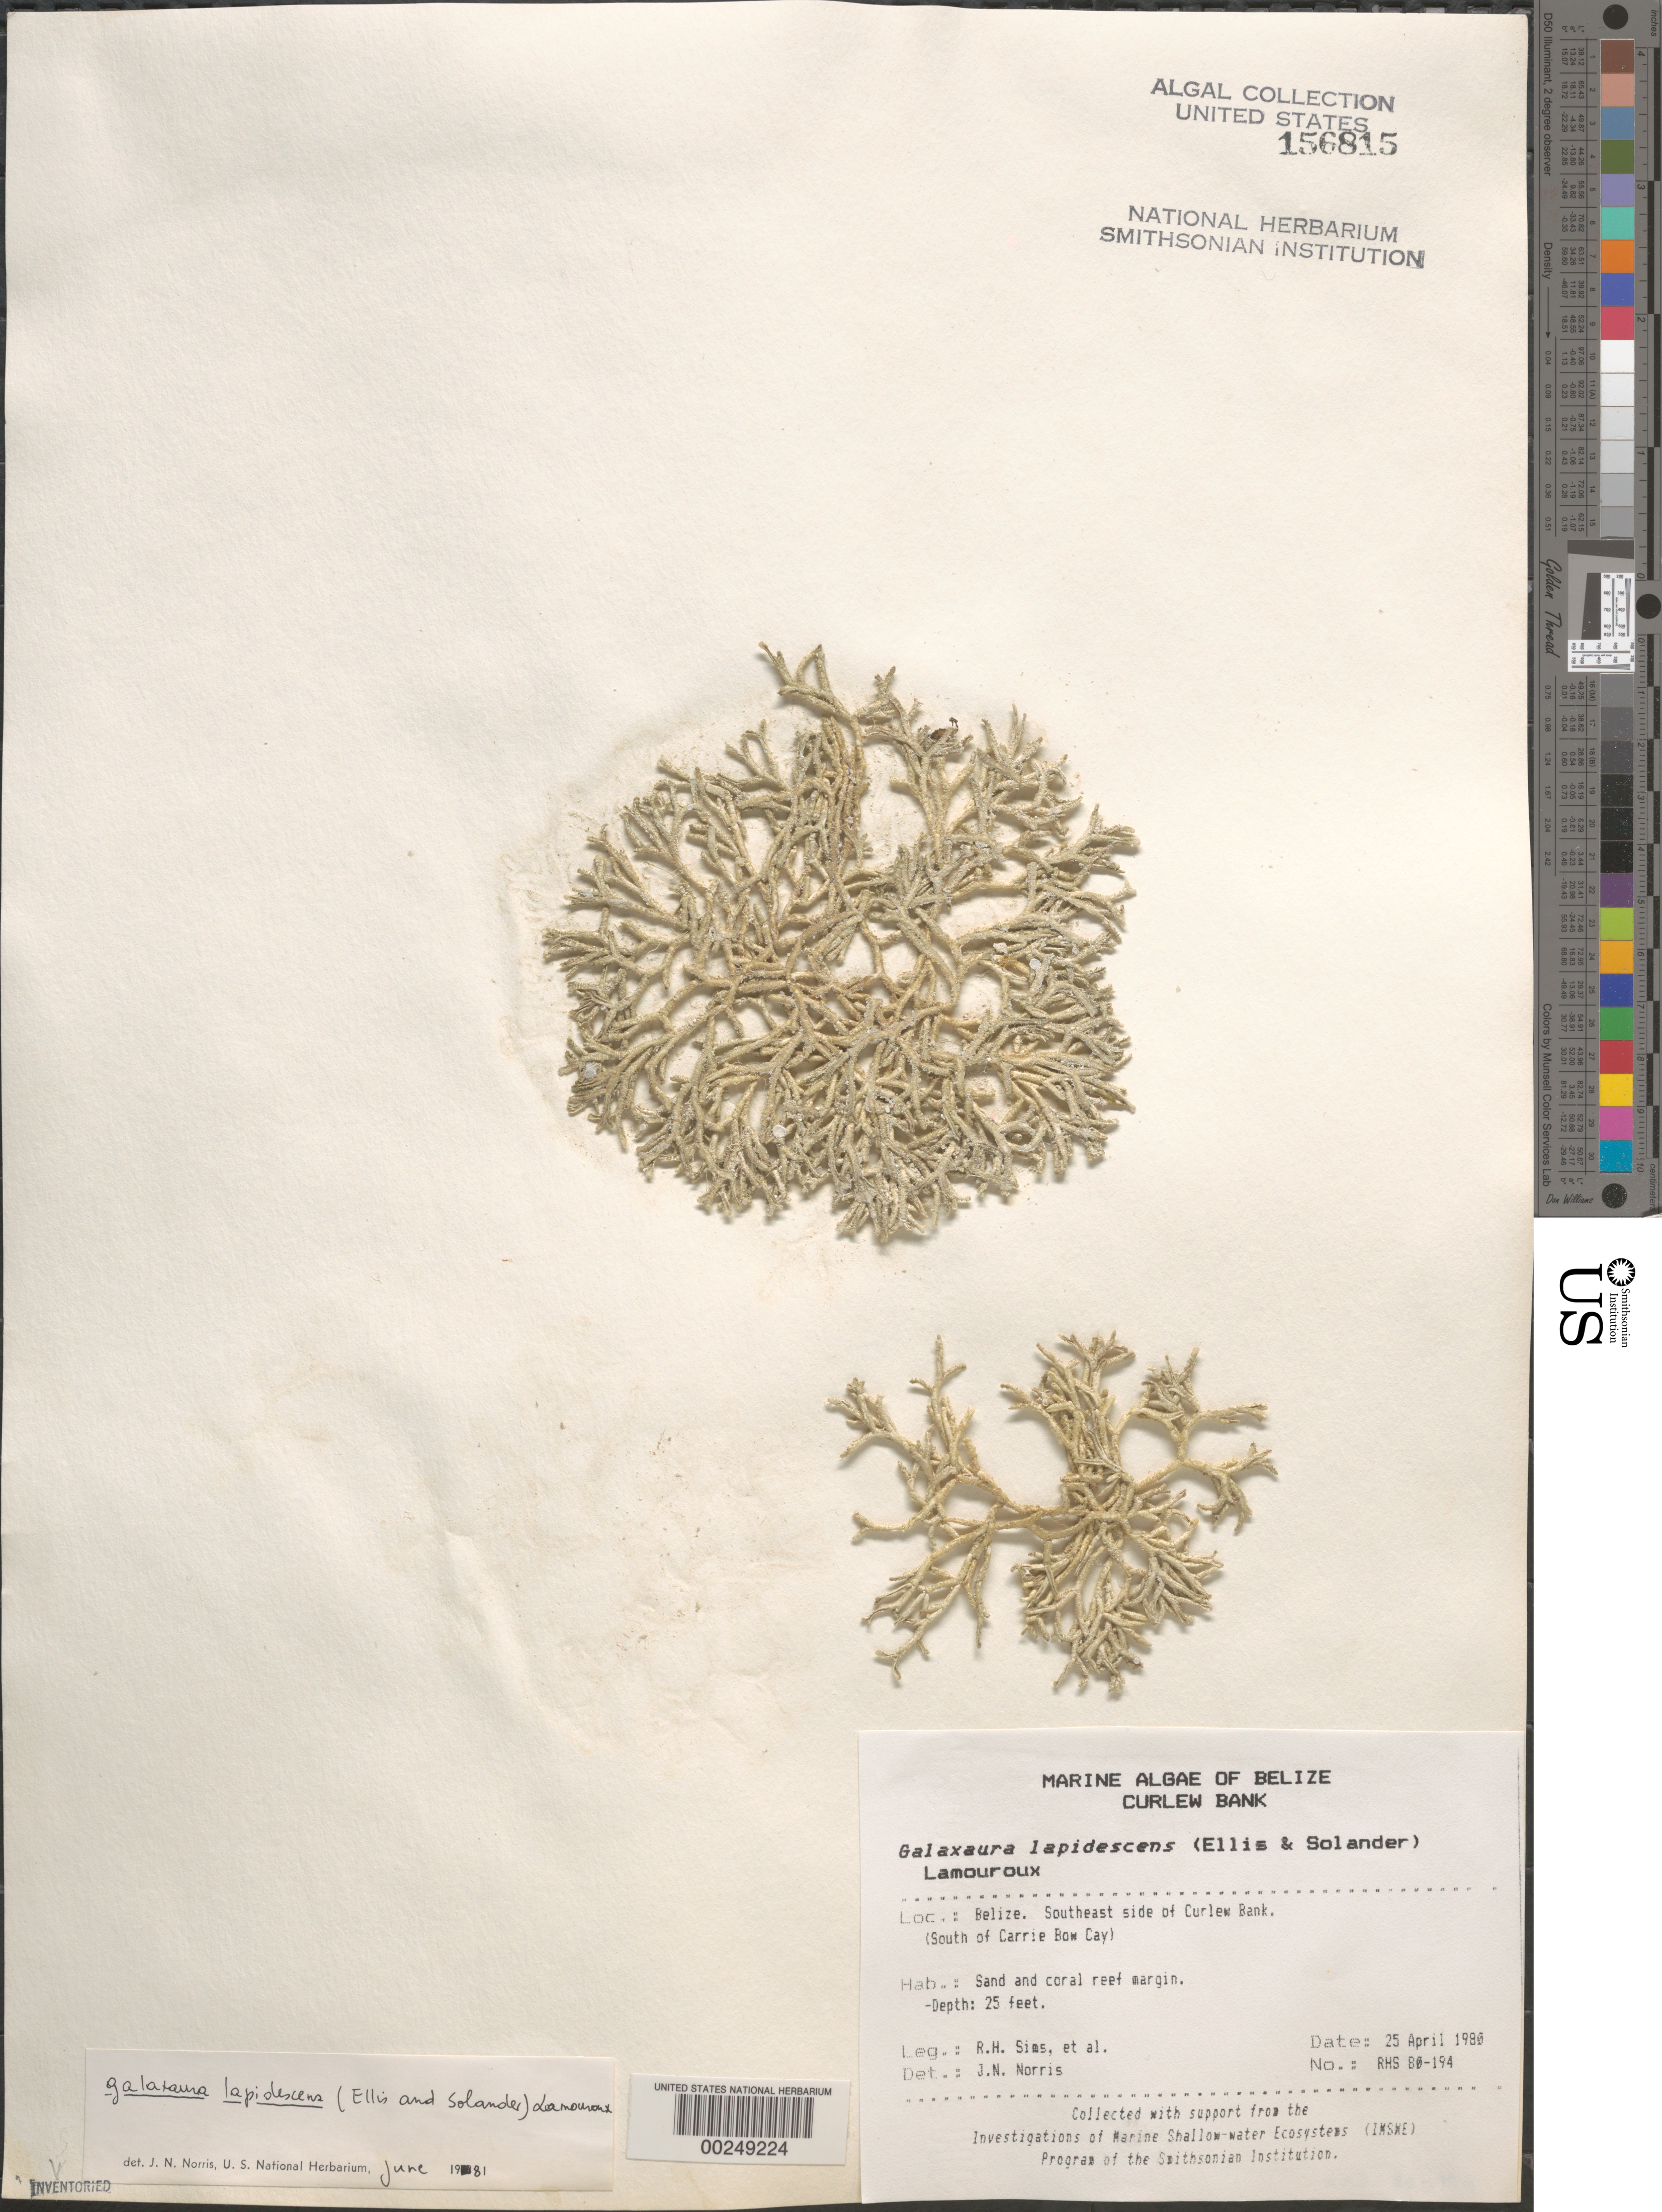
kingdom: Plantae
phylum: Rhodophyta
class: Florideophyceae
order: Nemaliales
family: Galaxauraceae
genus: Galaxaura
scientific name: Galaxaura rugosa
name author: (Ellis & Sol.) J.V.Lamouroux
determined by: Algae name updating Project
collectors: R. H. Sims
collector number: RHS 80-194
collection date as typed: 25 Apr 1980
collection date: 1980-04-25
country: Belize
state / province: Stann Creek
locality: Curlew Bank, south of Carrie Bow Cay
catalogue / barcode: US 156815